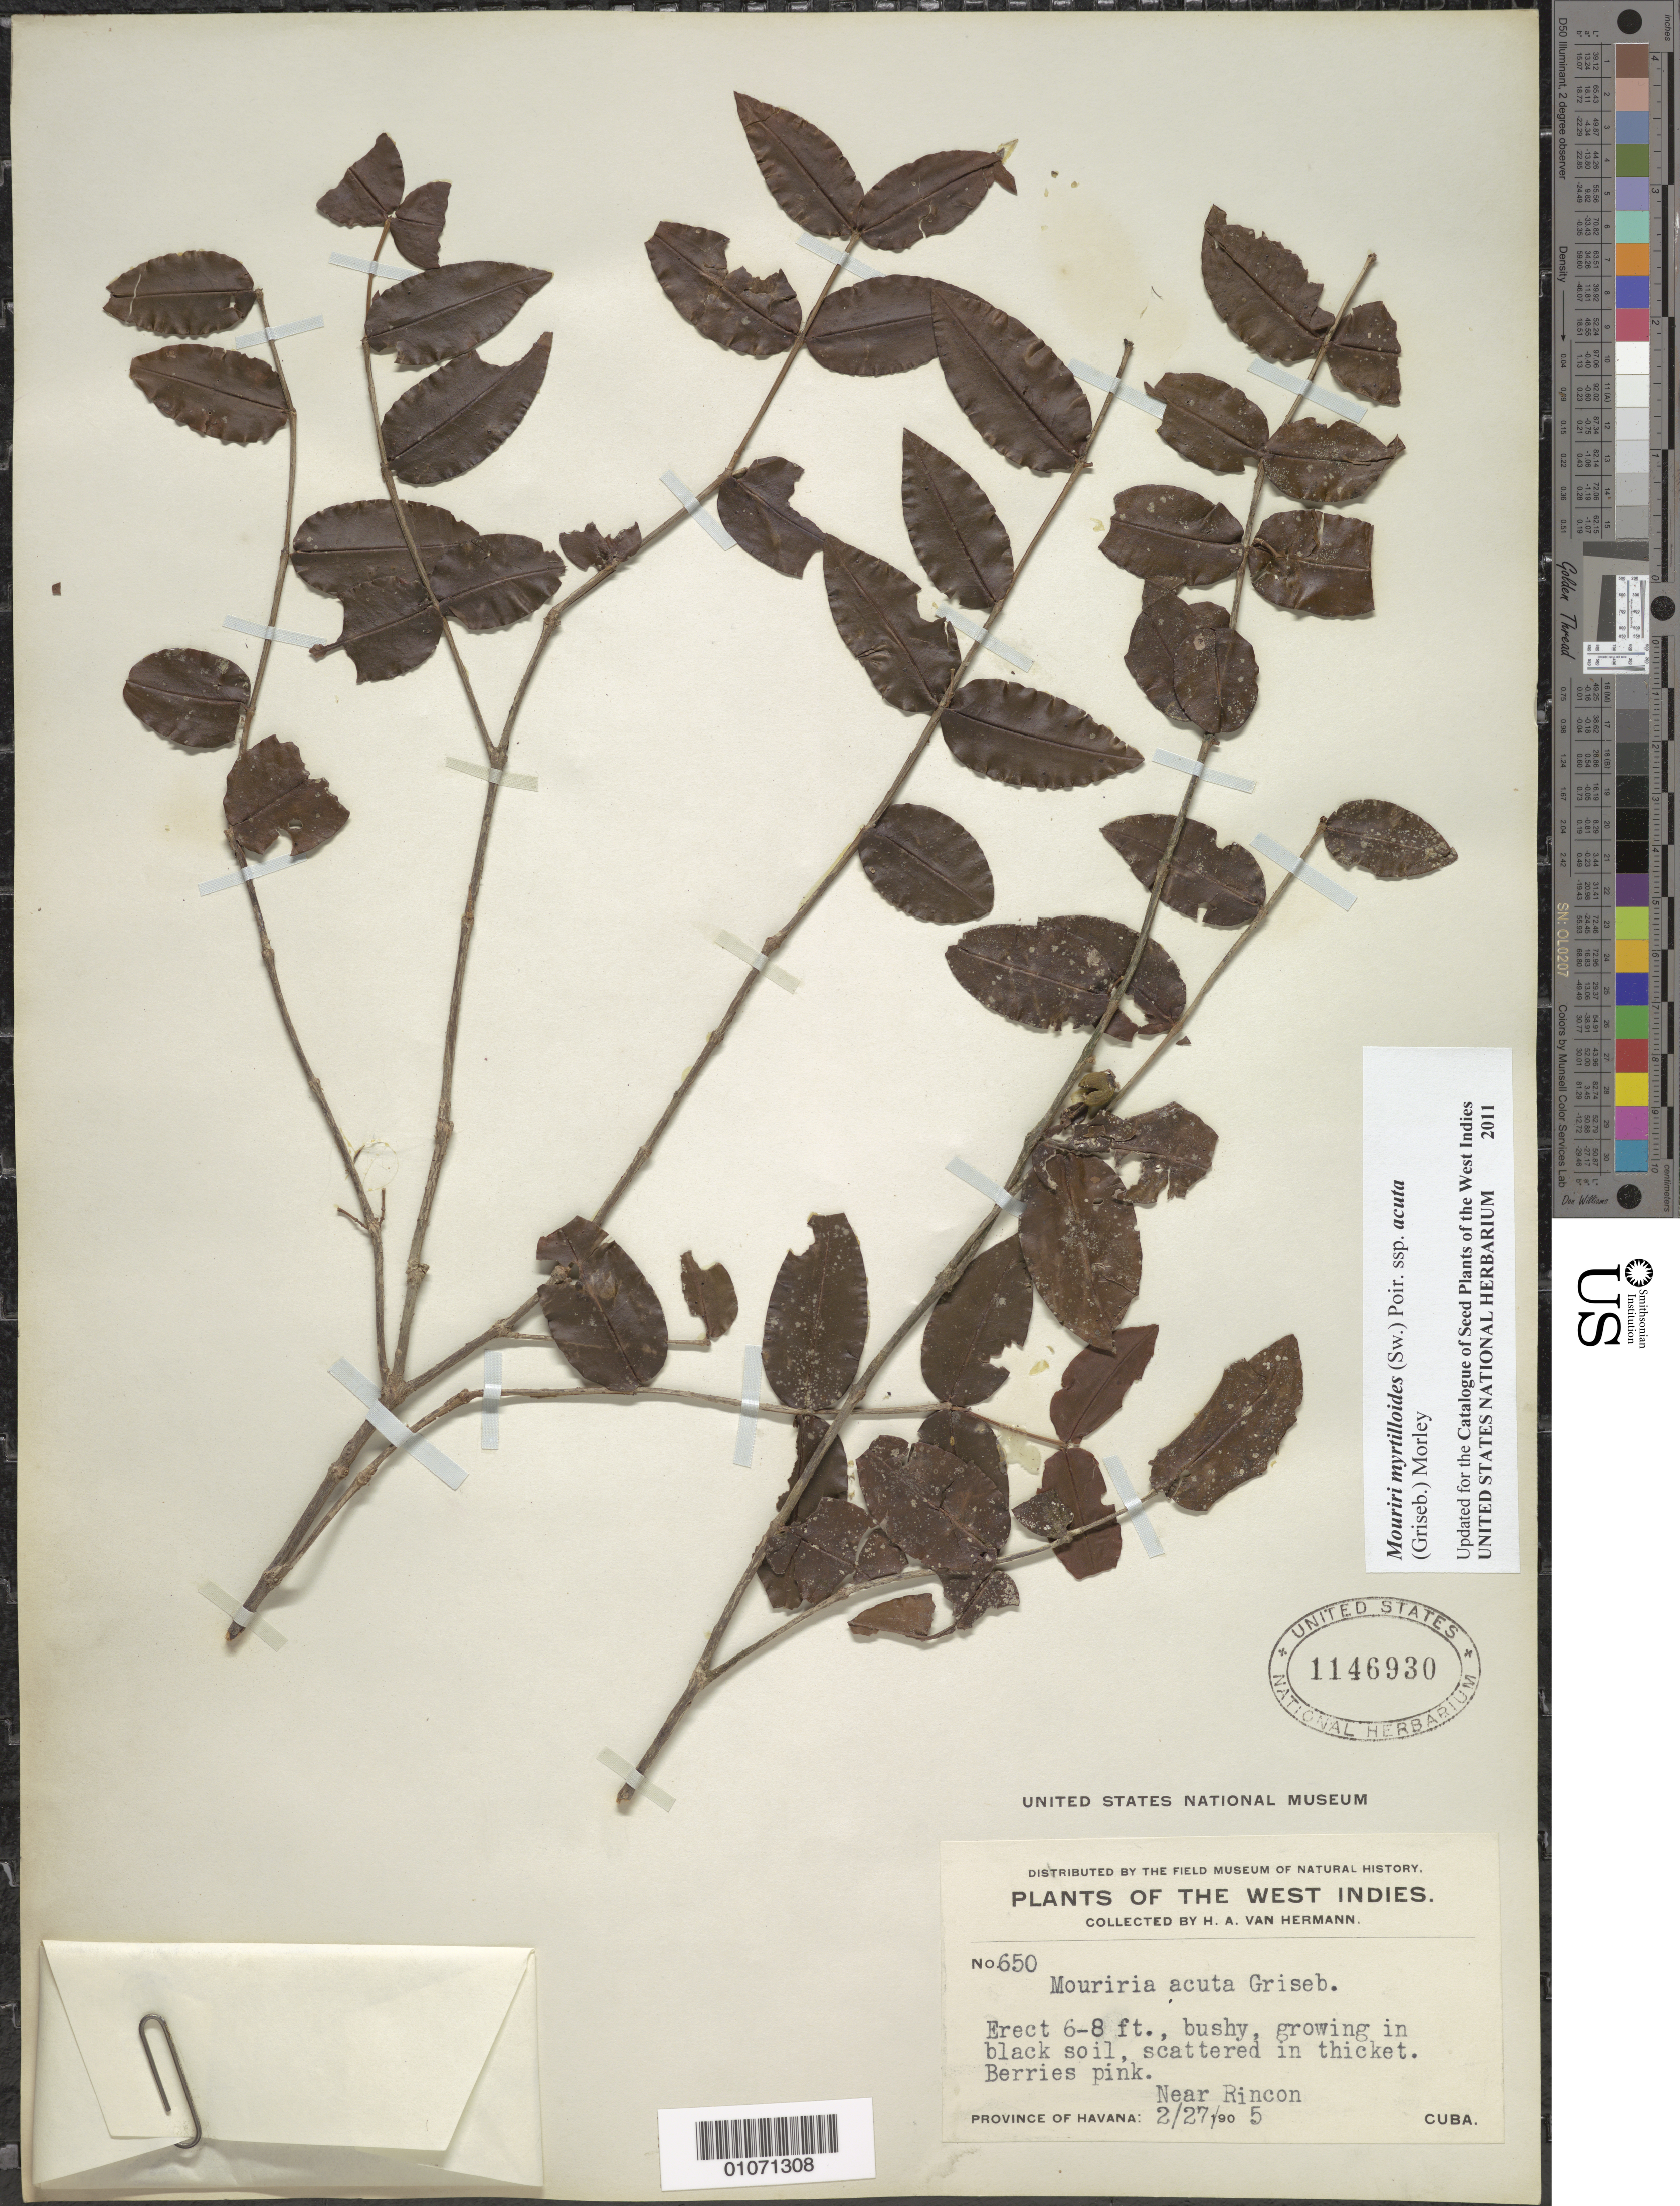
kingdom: Plantae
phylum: Tracheophyta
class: Magnoliopsida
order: Myrtales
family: Melastomataceae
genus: Mouriri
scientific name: Mouriri myrtilloides subsp. acuta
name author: (Griseb.) Morley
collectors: H. A. Van Hermann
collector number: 650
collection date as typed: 27 Feb 1905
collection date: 1905-02-27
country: Cuba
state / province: La Habana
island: Cuba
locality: Rincon, near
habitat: Growing in black soil, scattered in thicket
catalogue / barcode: US 1146930